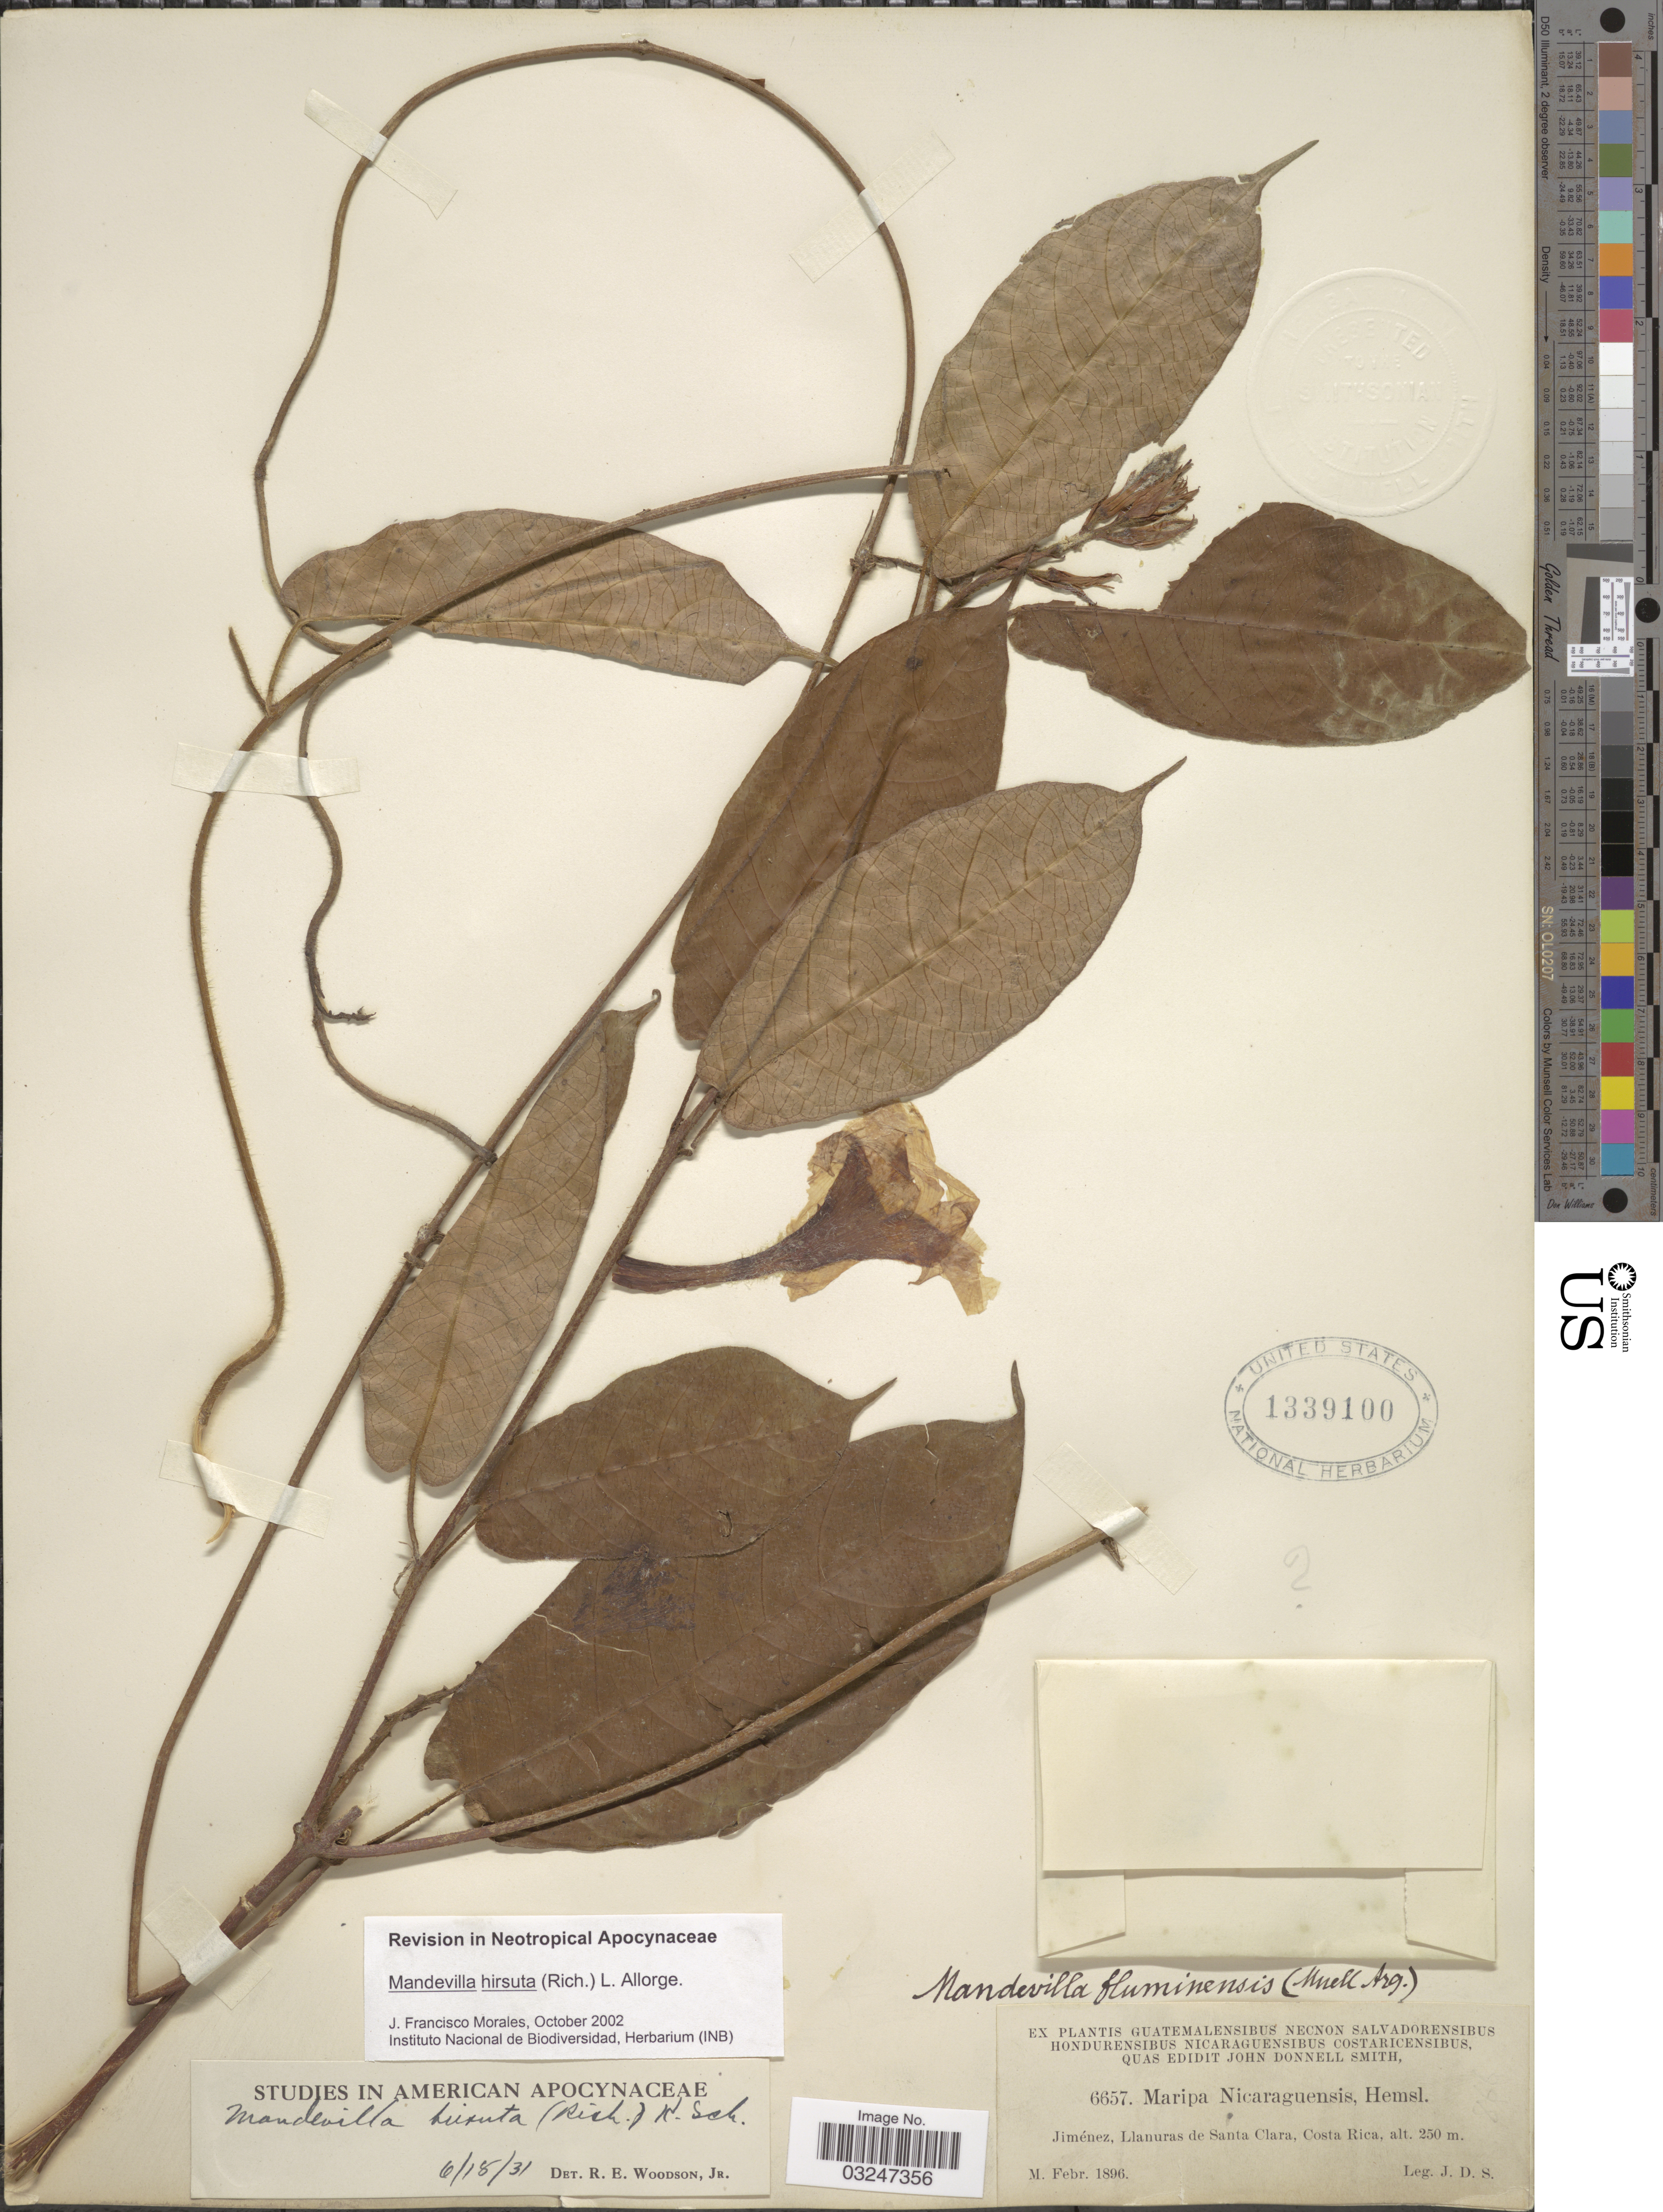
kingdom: Plantae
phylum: Tracheophyta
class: Magnoliopsida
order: Gentianales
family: Apocynaceae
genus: Mandevilla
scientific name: Mandevilla hirsuta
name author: (Rich.) K. Schum.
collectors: J. Donnell Smith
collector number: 6657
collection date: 1896-02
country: Costa Rica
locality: Jiménez, Llanuras de Santa Clara.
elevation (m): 250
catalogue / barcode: US 1339100